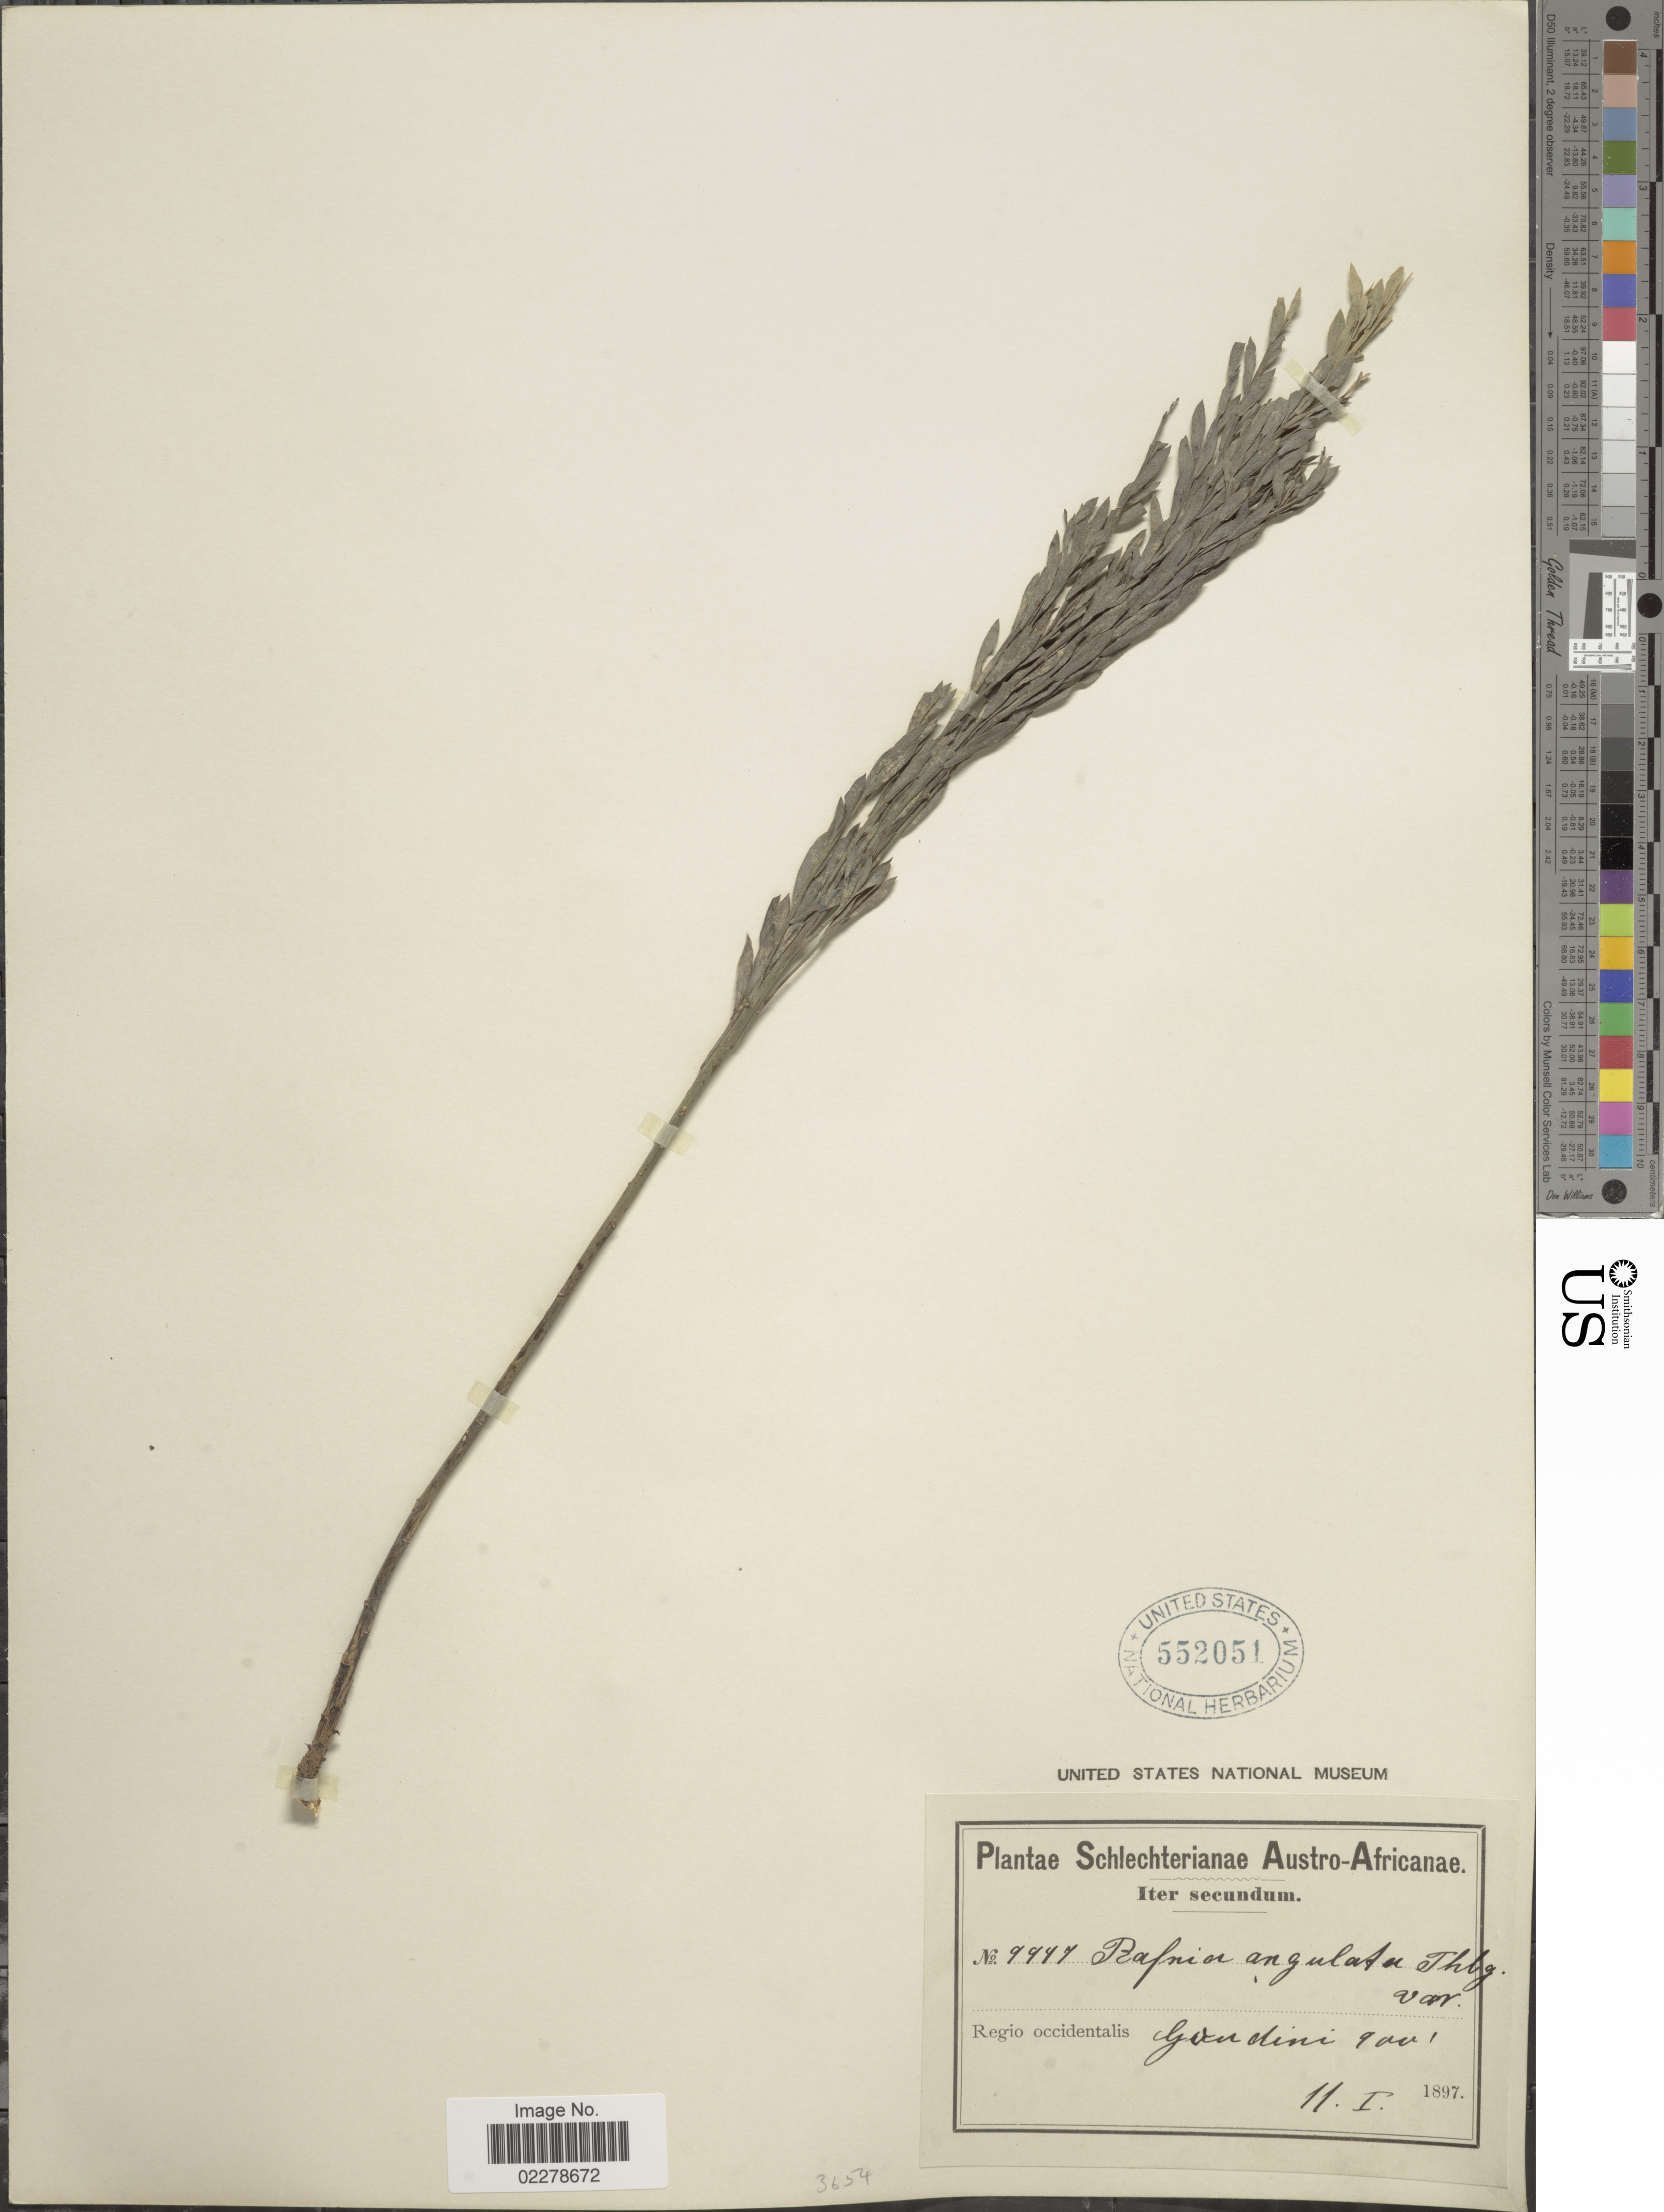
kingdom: Plantae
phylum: Tracheophyta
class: Magnoliopsida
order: Fabales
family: Fabaceae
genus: Rafnia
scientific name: Rafnia angulata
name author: Thunb.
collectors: Schlechter, --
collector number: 9997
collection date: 1897-01-11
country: South Africa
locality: Austro-Africanae. regio occidentalis. Gondini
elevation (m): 274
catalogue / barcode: US 552051